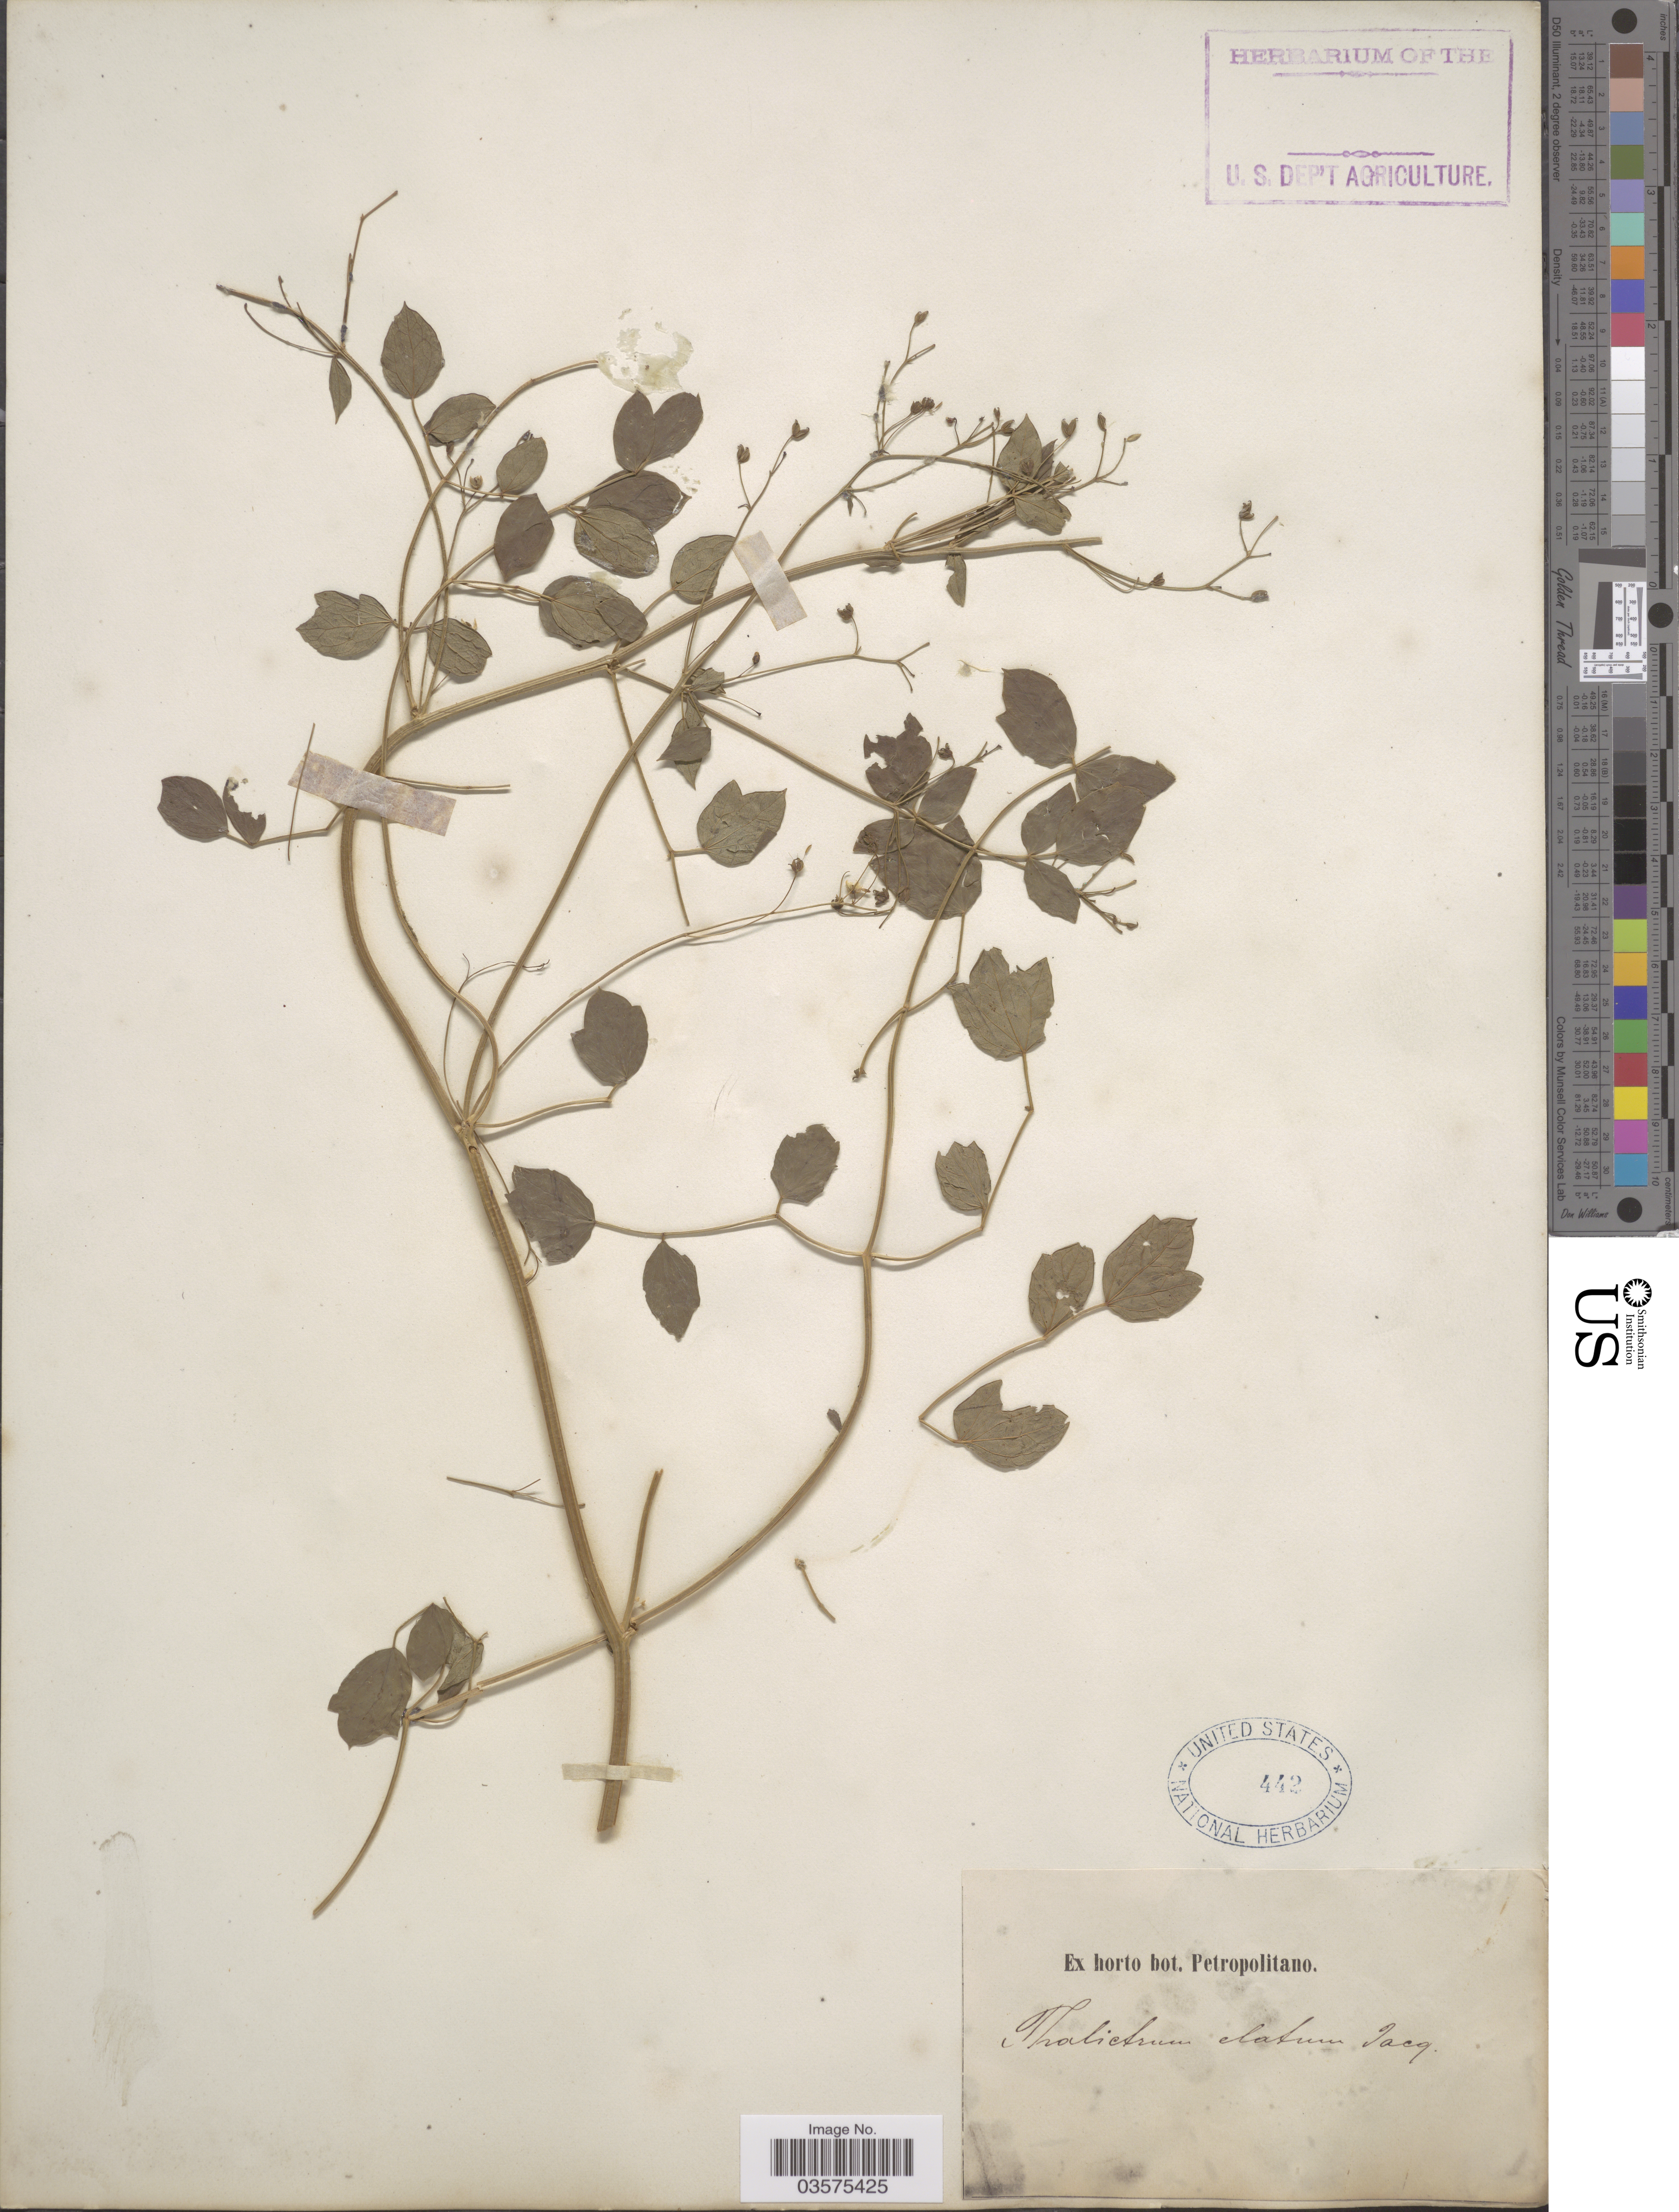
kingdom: Plantae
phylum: Tracheophyta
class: Magnoliopsida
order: Ranunculales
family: Ranunculaceae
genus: Thalictrum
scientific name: Thalictrum elatum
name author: Jacq.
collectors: ex Horto Bot. Petropolitano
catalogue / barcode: US 442